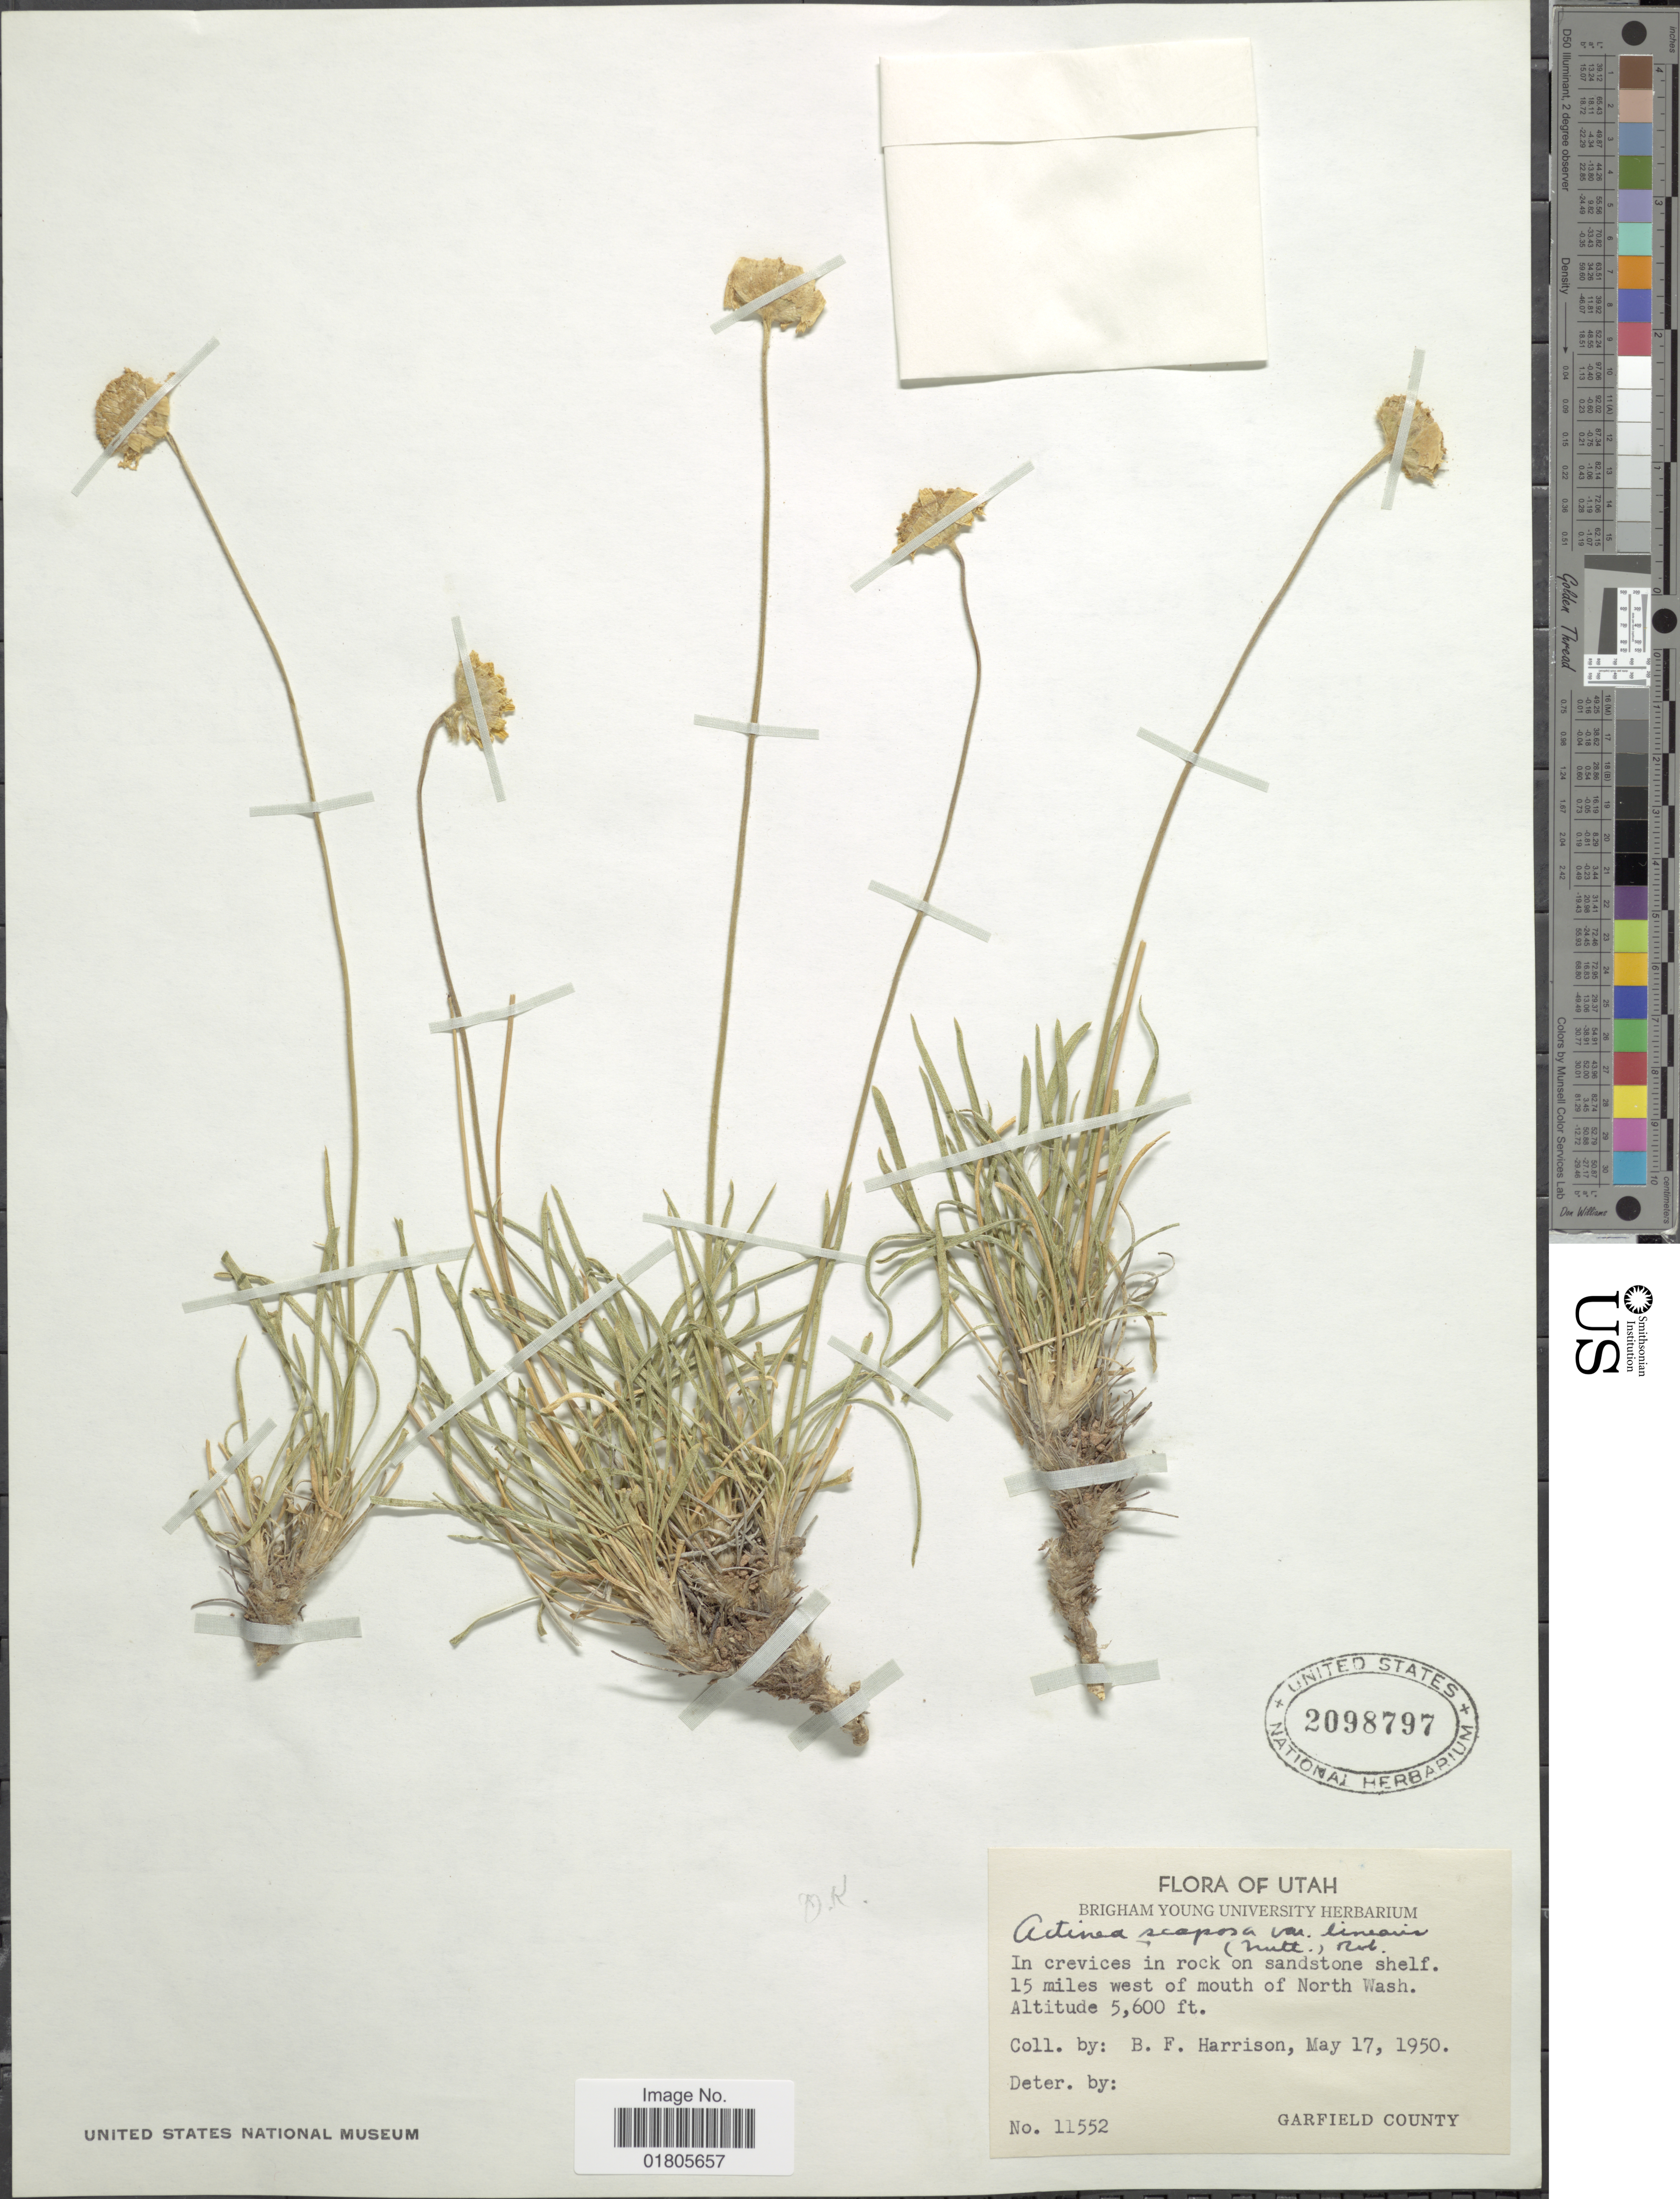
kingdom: Plantae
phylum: Tracheophyta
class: Magnoliopsida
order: Asterales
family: Asteraceae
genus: Actinea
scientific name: Actinea scaposa var. linearis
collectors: B. F. Harrison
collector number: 11552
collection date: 1950-05-17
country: United States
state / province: Utah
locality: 15 miles west of mouth of North Wash.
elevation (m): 1707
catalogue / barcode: US 2098797